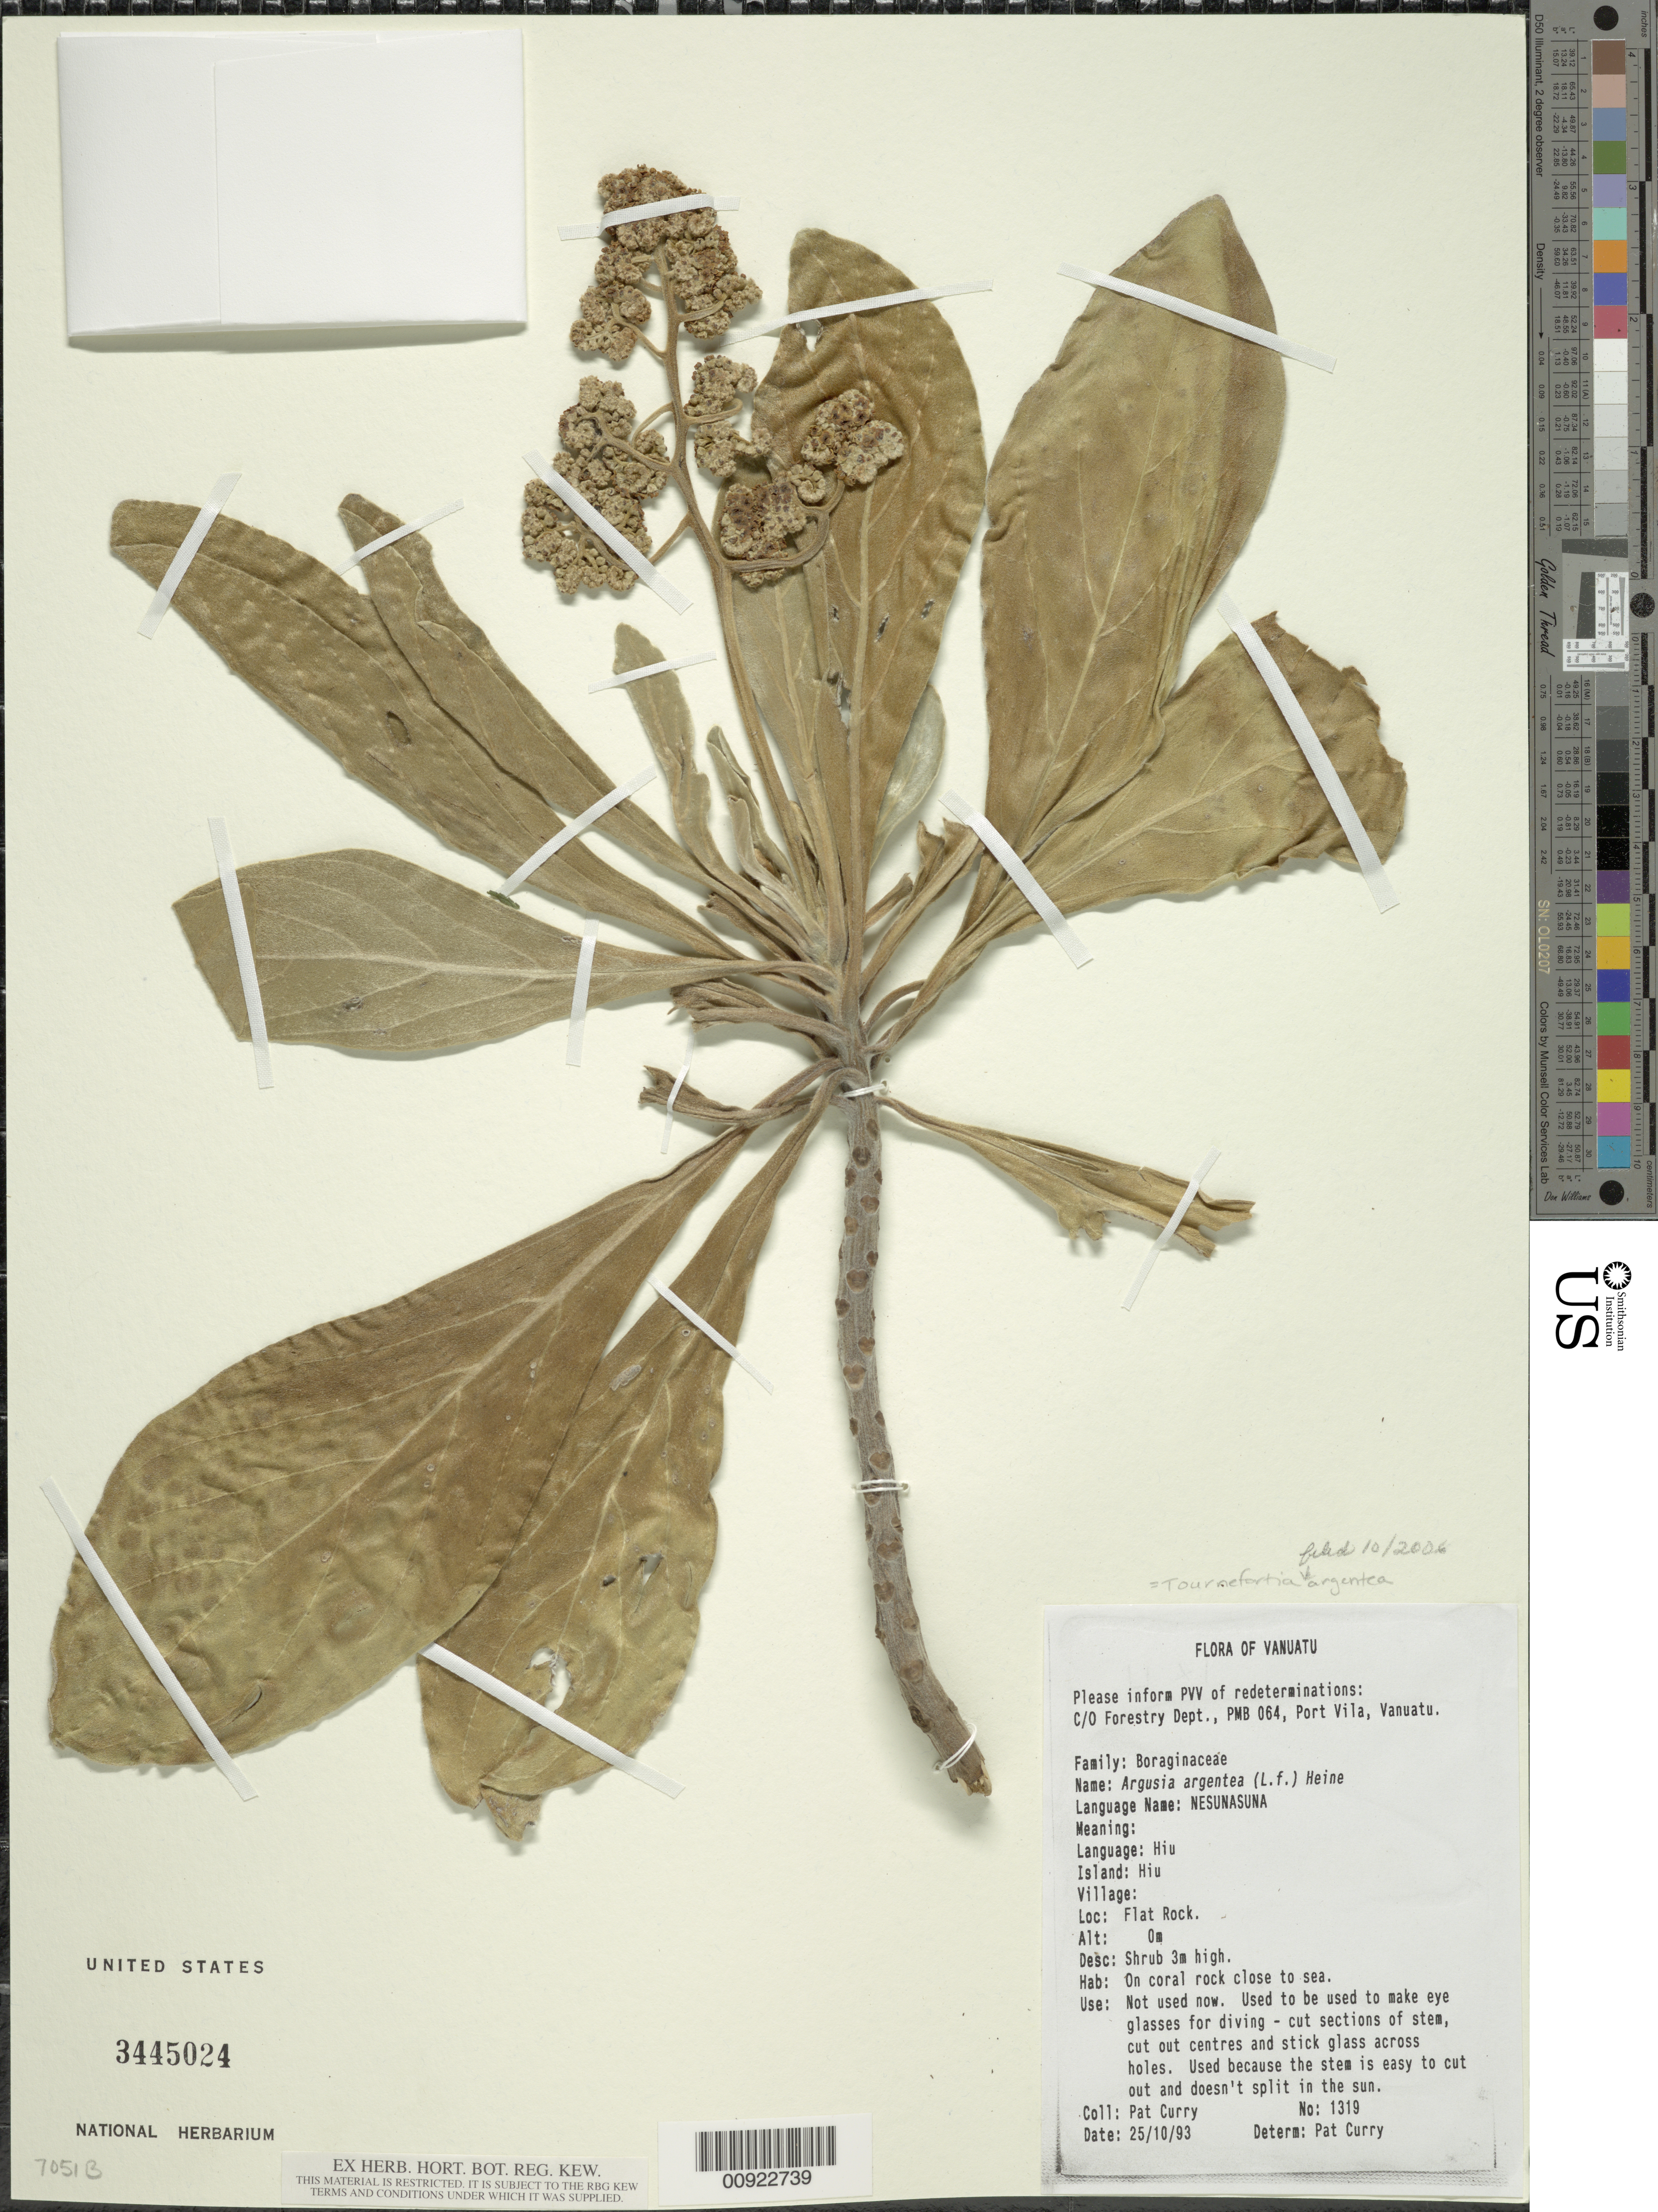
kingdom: Plantae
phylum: Tracheophyta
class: Magnoliopsida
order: Boraginales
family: Heliotropiaceae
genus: Heliotropium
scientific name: Heliotropium arboreum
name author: (Blanco) Mabberley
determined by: Wagner, W. L., (BOT), Smithsonian Institution - National Museum of Natural History (UNITED STATES)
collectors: P. Curry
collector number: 1319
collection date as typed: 25 Oct 1993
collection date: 1993-10-25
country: Vanuatu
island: Hiu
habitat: On coral rock close to sea.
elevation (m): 0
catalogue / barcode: US 3445024